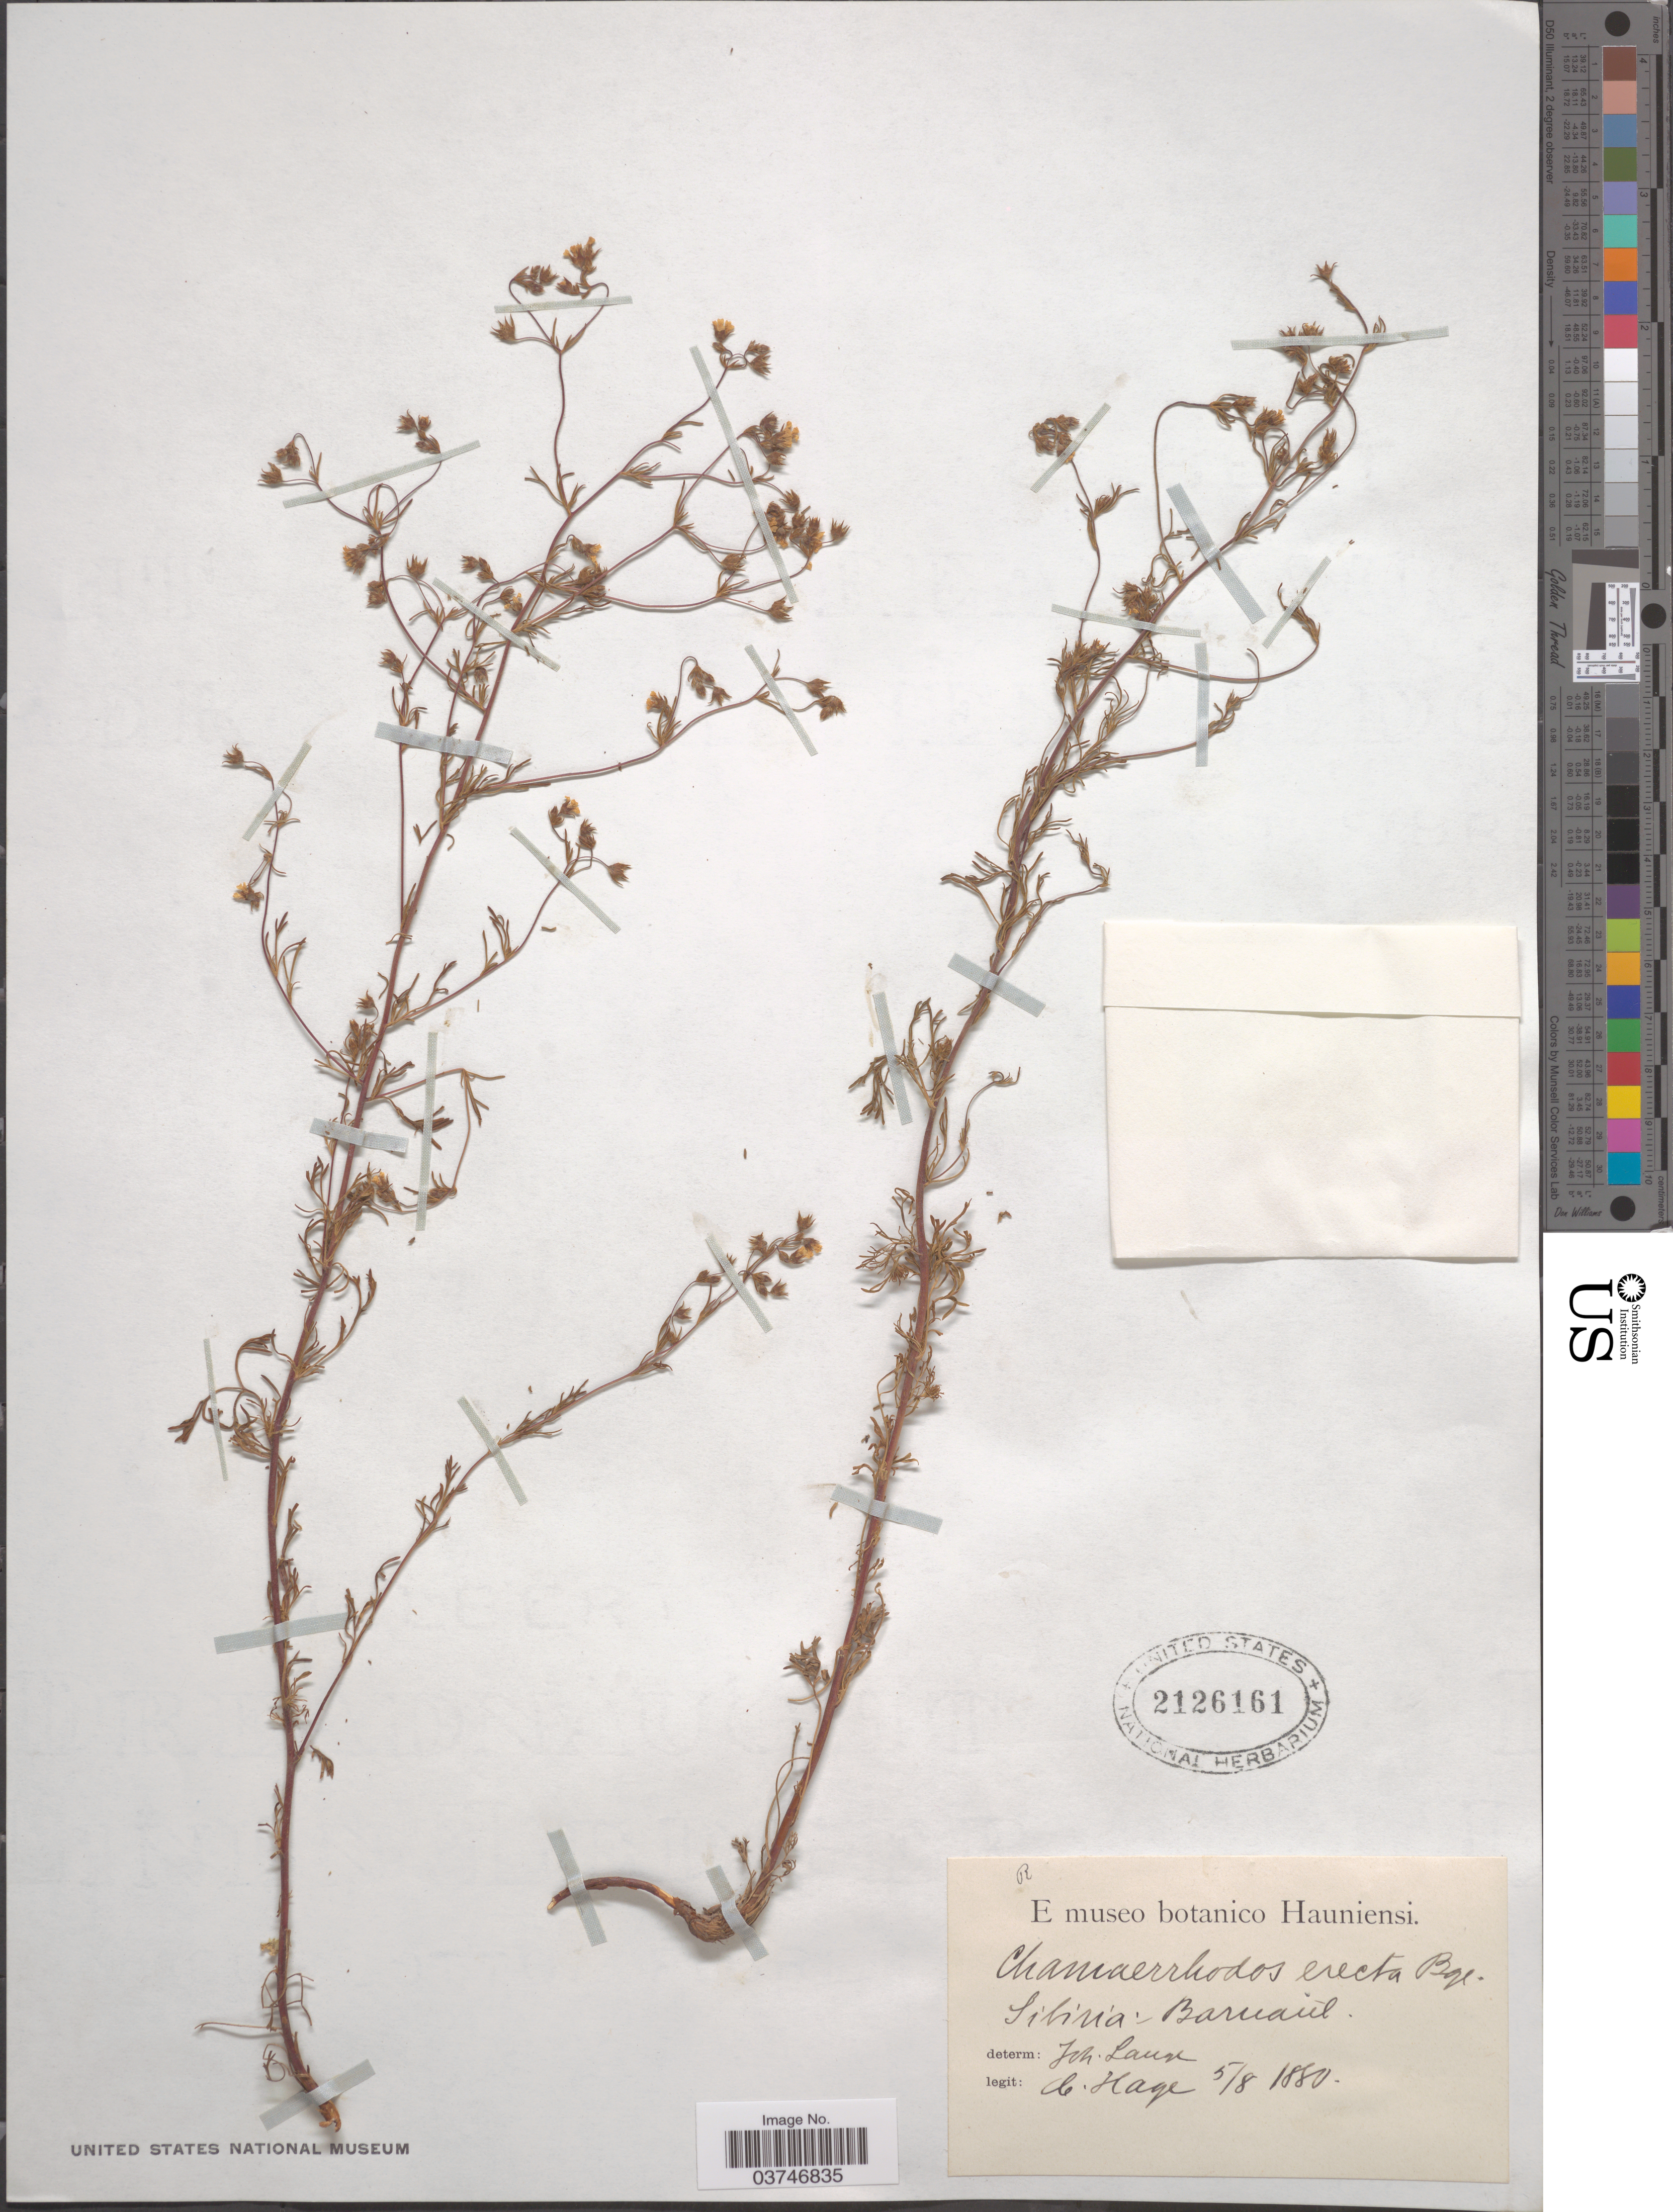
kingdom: Plantae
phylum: Tracheophyta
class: Magnoliopsida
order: Rosales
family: Rosaceae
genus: Chamaerhodos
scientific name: Chamaerhodos erecta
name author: (L.) Bunge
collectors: C. Hage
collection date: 1880-08-05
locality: Sibiria, Baruaul. [interpreted]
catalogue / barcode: US 2126161